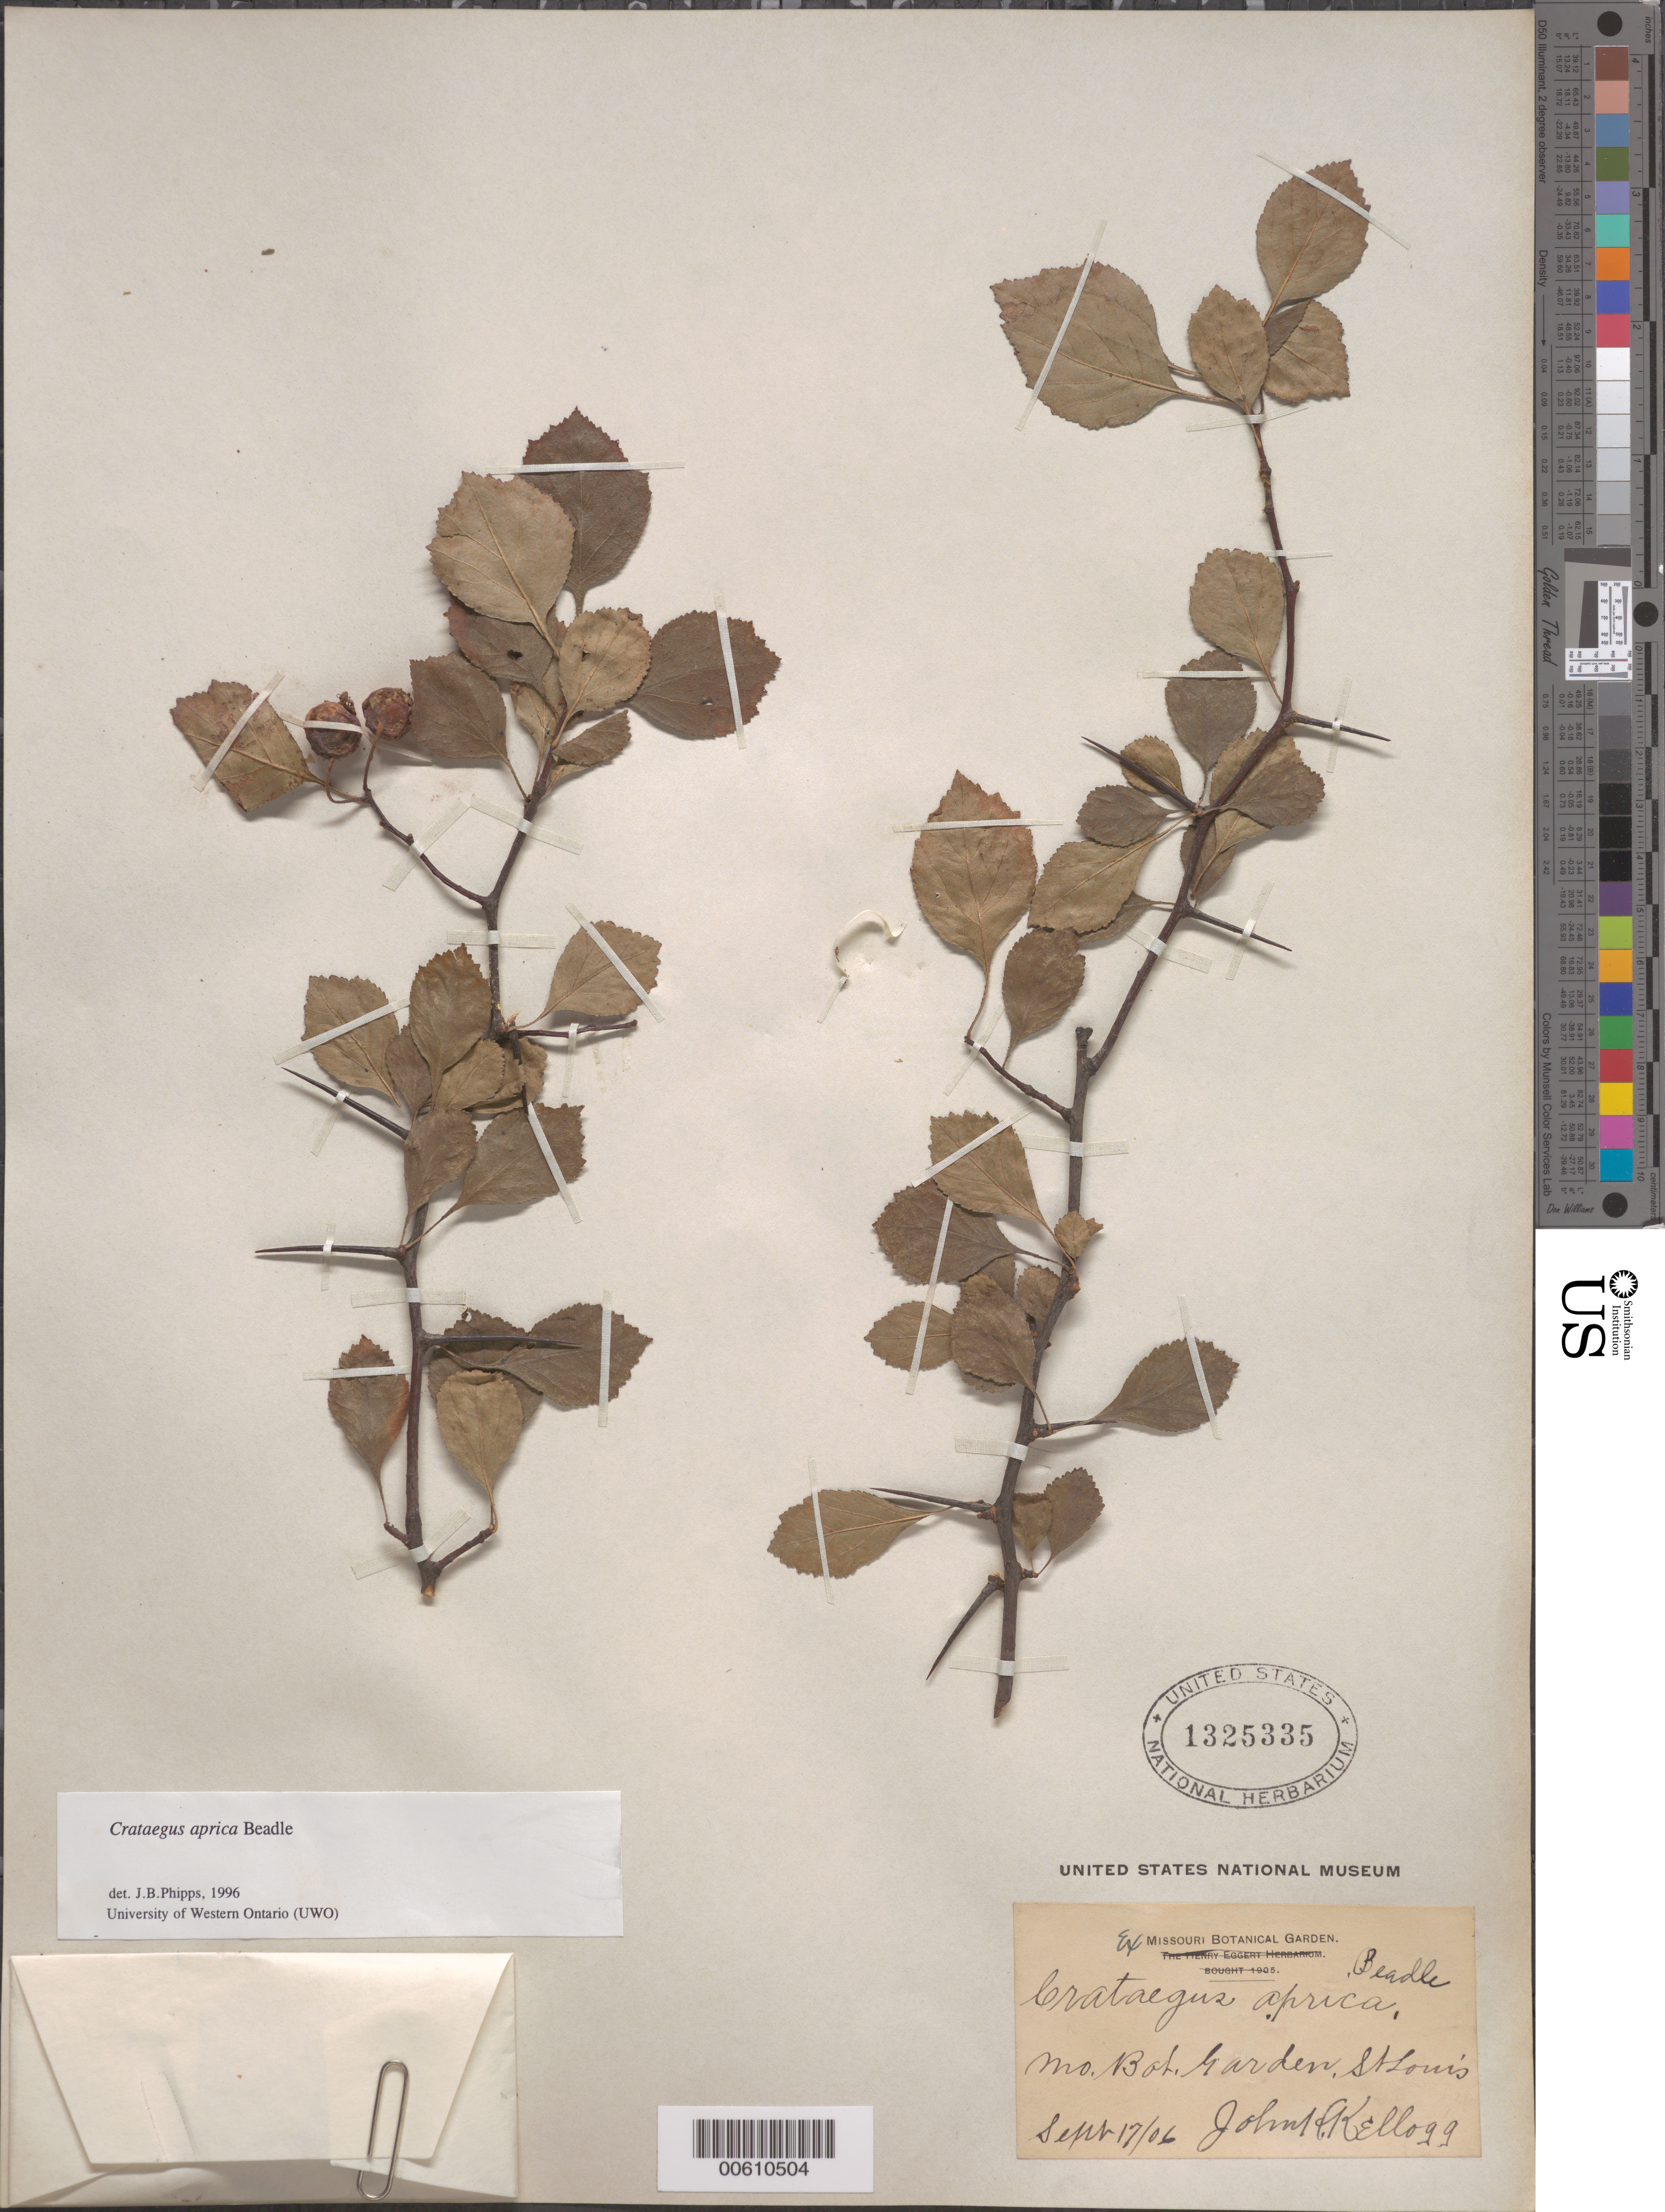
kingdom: Plantae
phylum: Tracheophyta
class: Magnoliopsida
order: Rosales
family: Rosaceae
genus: Crataegus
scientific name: Crataegus aprica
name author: Beadle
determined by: Phipps, James B., (UWO), University of Western Ontario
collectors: J. P. Kellogg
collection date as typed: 17 Sep 1906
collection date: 1906-09-17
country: United States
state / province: Missouri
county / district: Saint Louis City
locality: Mo. Bot. Gard. St. Louis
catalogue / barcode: US 1325335